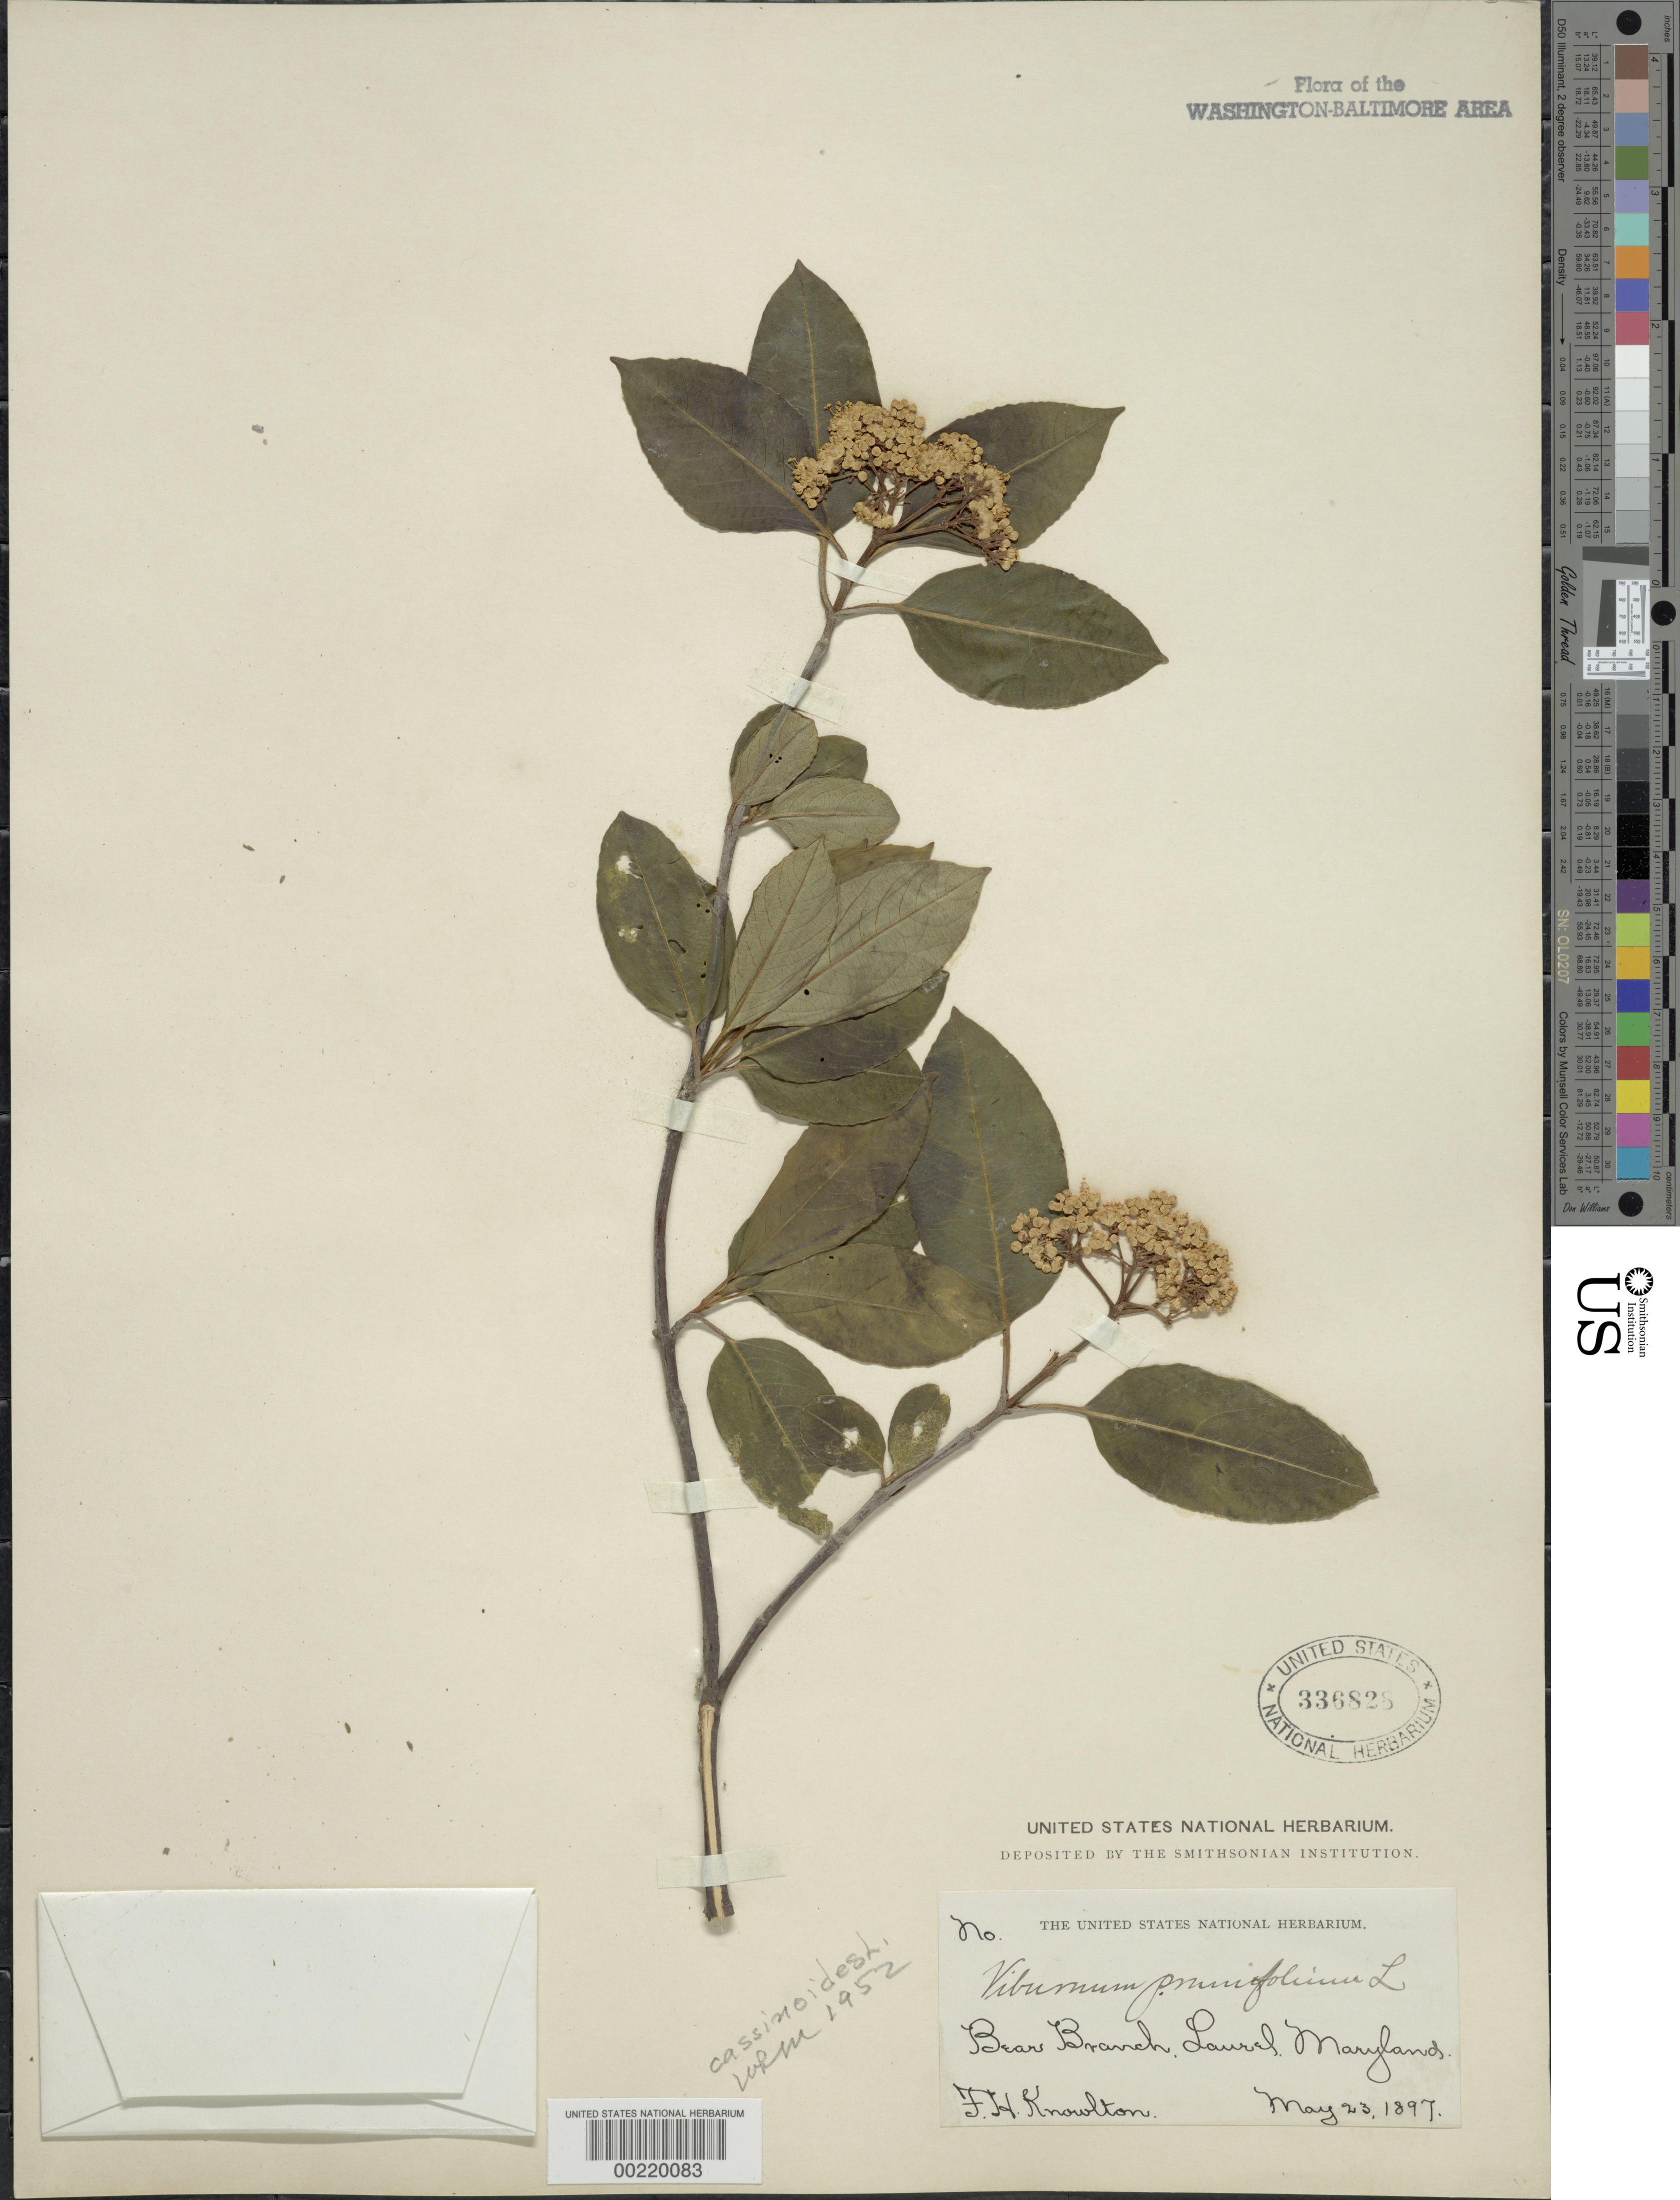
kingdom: Plantae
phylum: Tracheophyta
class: Magnoliopsida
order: Dipsacales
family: Viburnaceae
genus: Viburnum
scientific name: Viburnum prunifolium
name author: L.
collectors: F. H. Knowlton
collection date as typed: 23 May 1897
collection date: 1897-05-23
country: United States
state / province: Maryland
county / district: Prince George's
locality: Bear Branch, Laurel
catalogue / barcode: US 336828